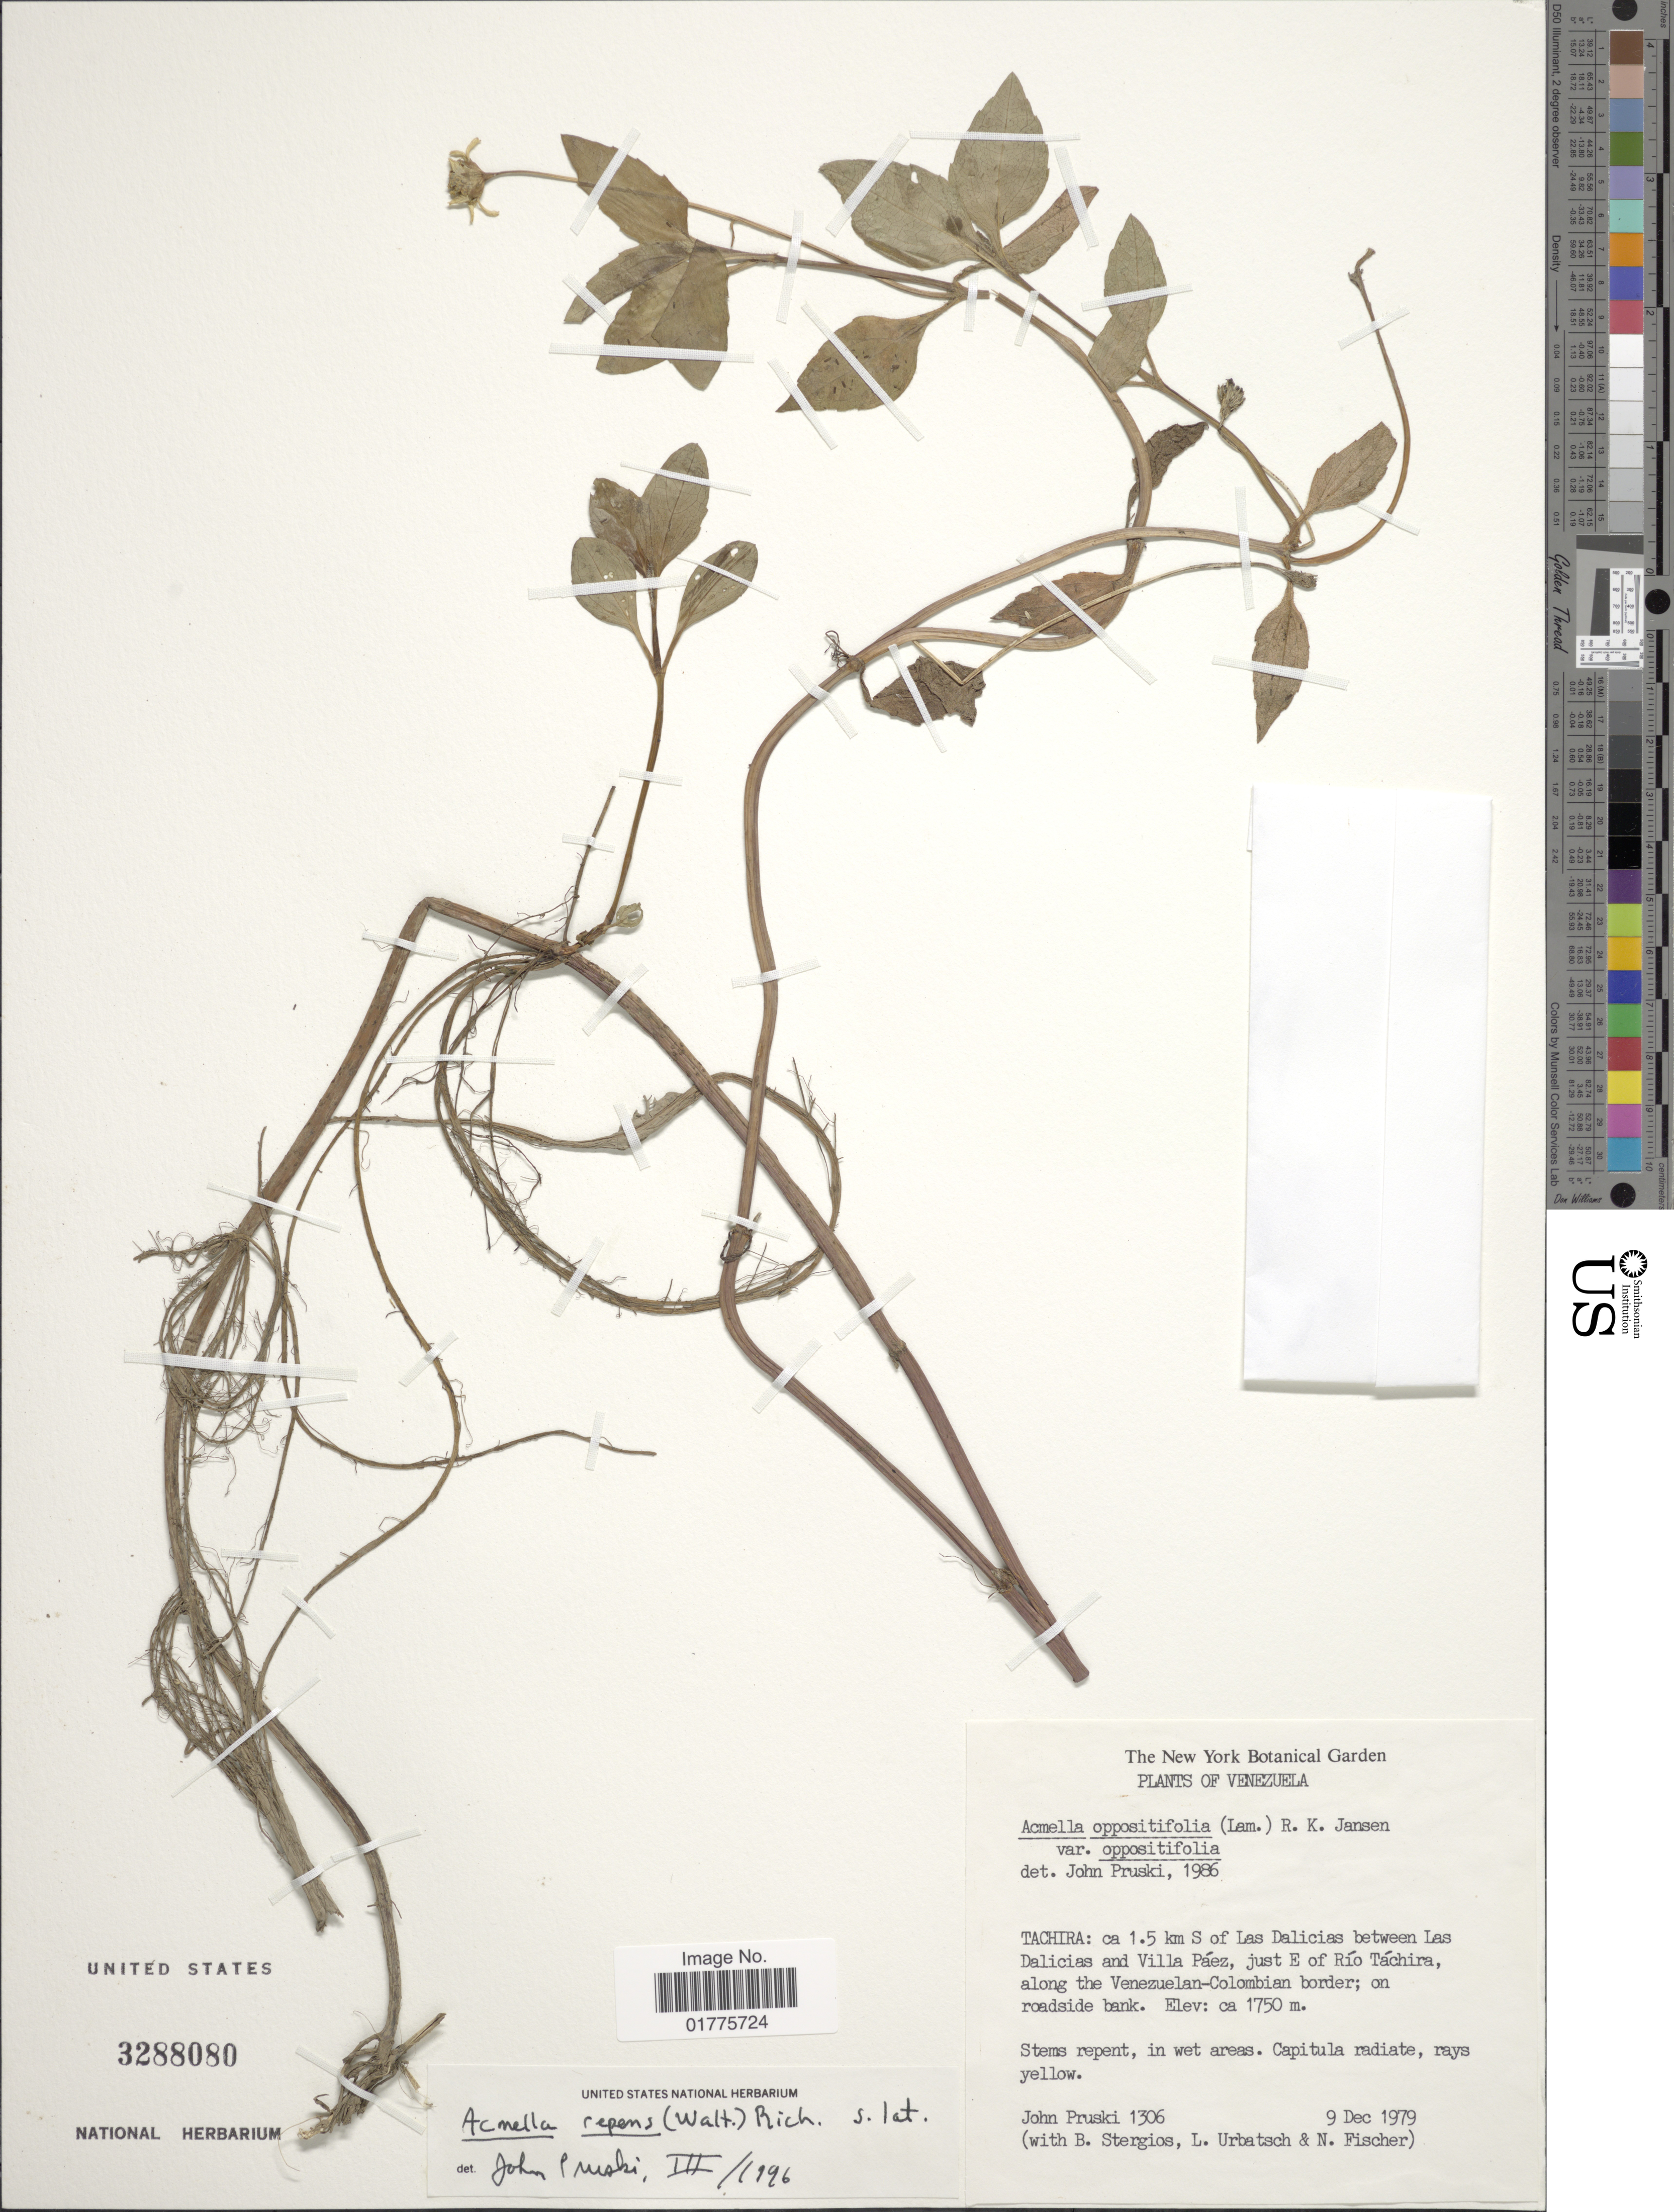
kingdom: Plantae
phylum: Tracheophyta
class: Magnoliopsida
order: Asterales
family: Asteraceae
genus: Acmella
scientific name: Acmella repens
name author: (Walter) Rich.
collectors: J. F. Pruski, B. G. Stergios, L. Urbatsch & N. Fischer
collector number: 1306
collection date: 1979-12-09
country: Venezuela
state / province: Tachira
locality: ca. 1.5 km S of Las Dalicias between Las Dalicias and Villa Páez, E of Río Táchira, along Venezuelan-Colombian border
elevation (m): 1750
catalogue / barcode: US 3288080